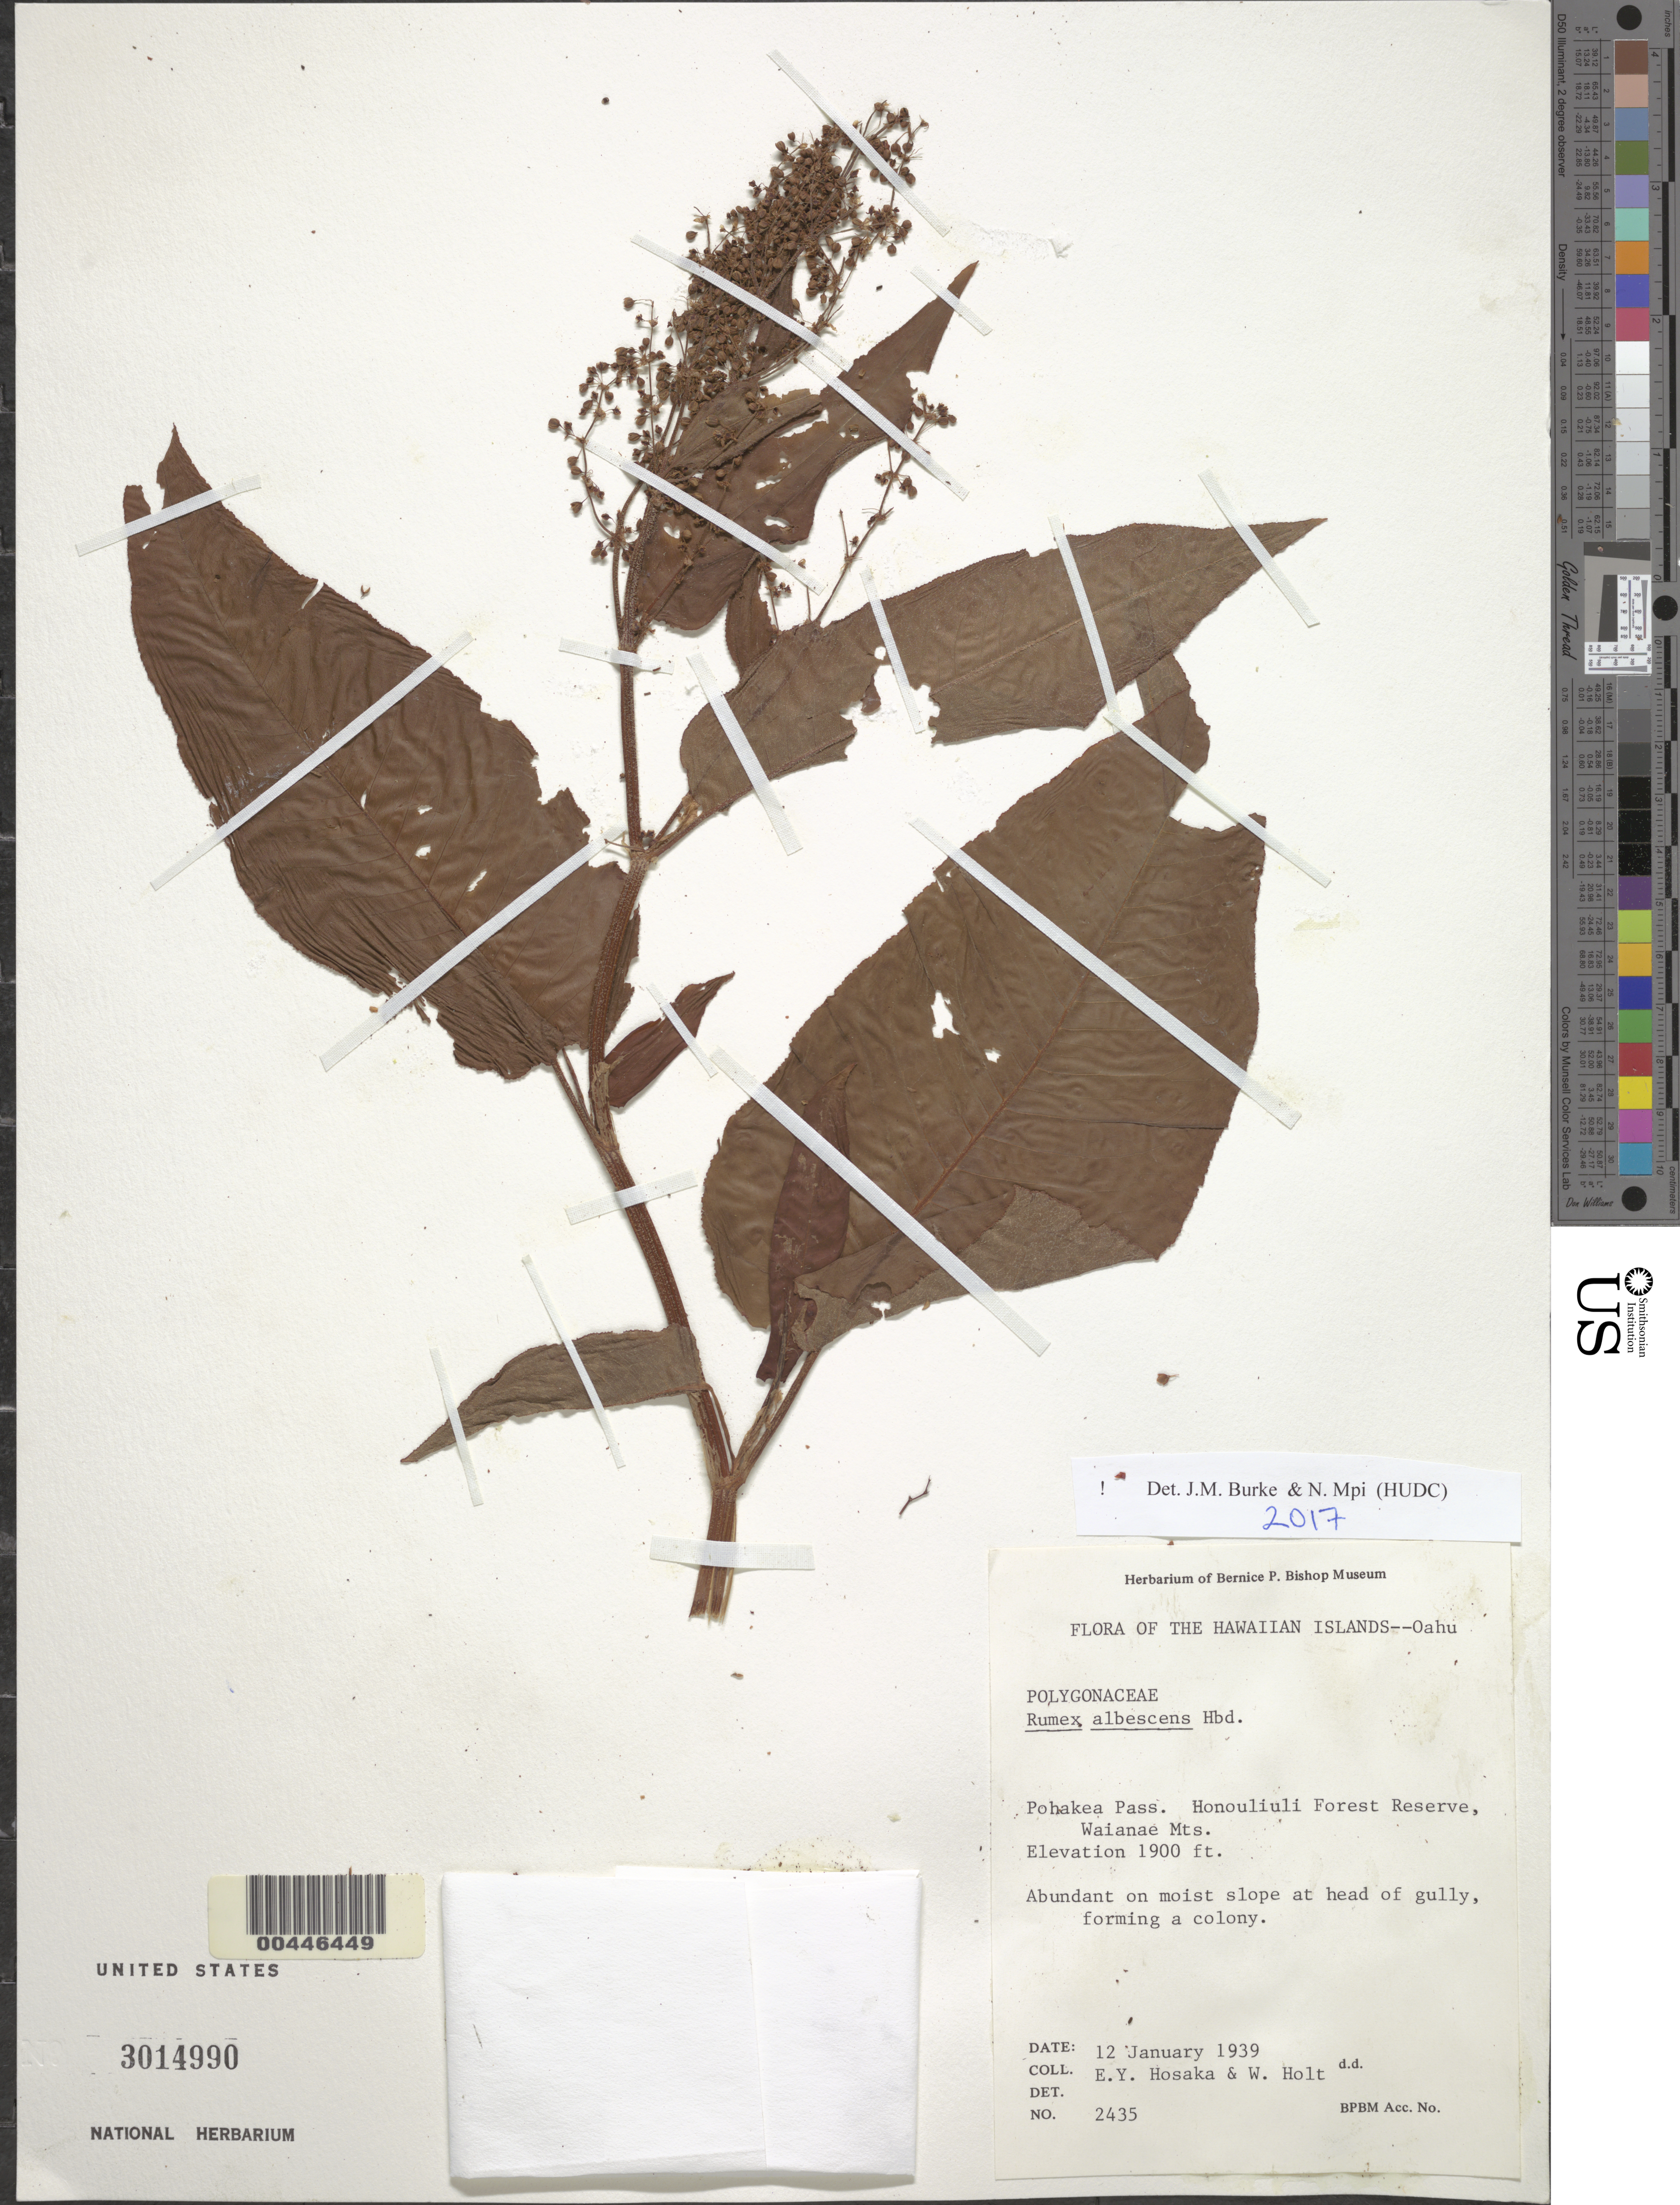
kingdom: Plantae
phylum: Tracheophyta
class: Magnoliopsida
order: Caryophyllales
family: Polygonaceae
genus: Rumex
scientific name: Rumex albescens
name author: Hillebr.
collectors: E. Y. Hosaka & W. Holt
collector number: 2435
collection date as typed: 12 Jan 1939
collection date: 1939-01-12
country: United States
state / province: Hawaii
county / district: Honolulu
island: Oahu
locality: Pohakea Pass, Honouliuli For Res, Waianae Mts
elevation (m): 579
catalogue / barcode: US 3014990